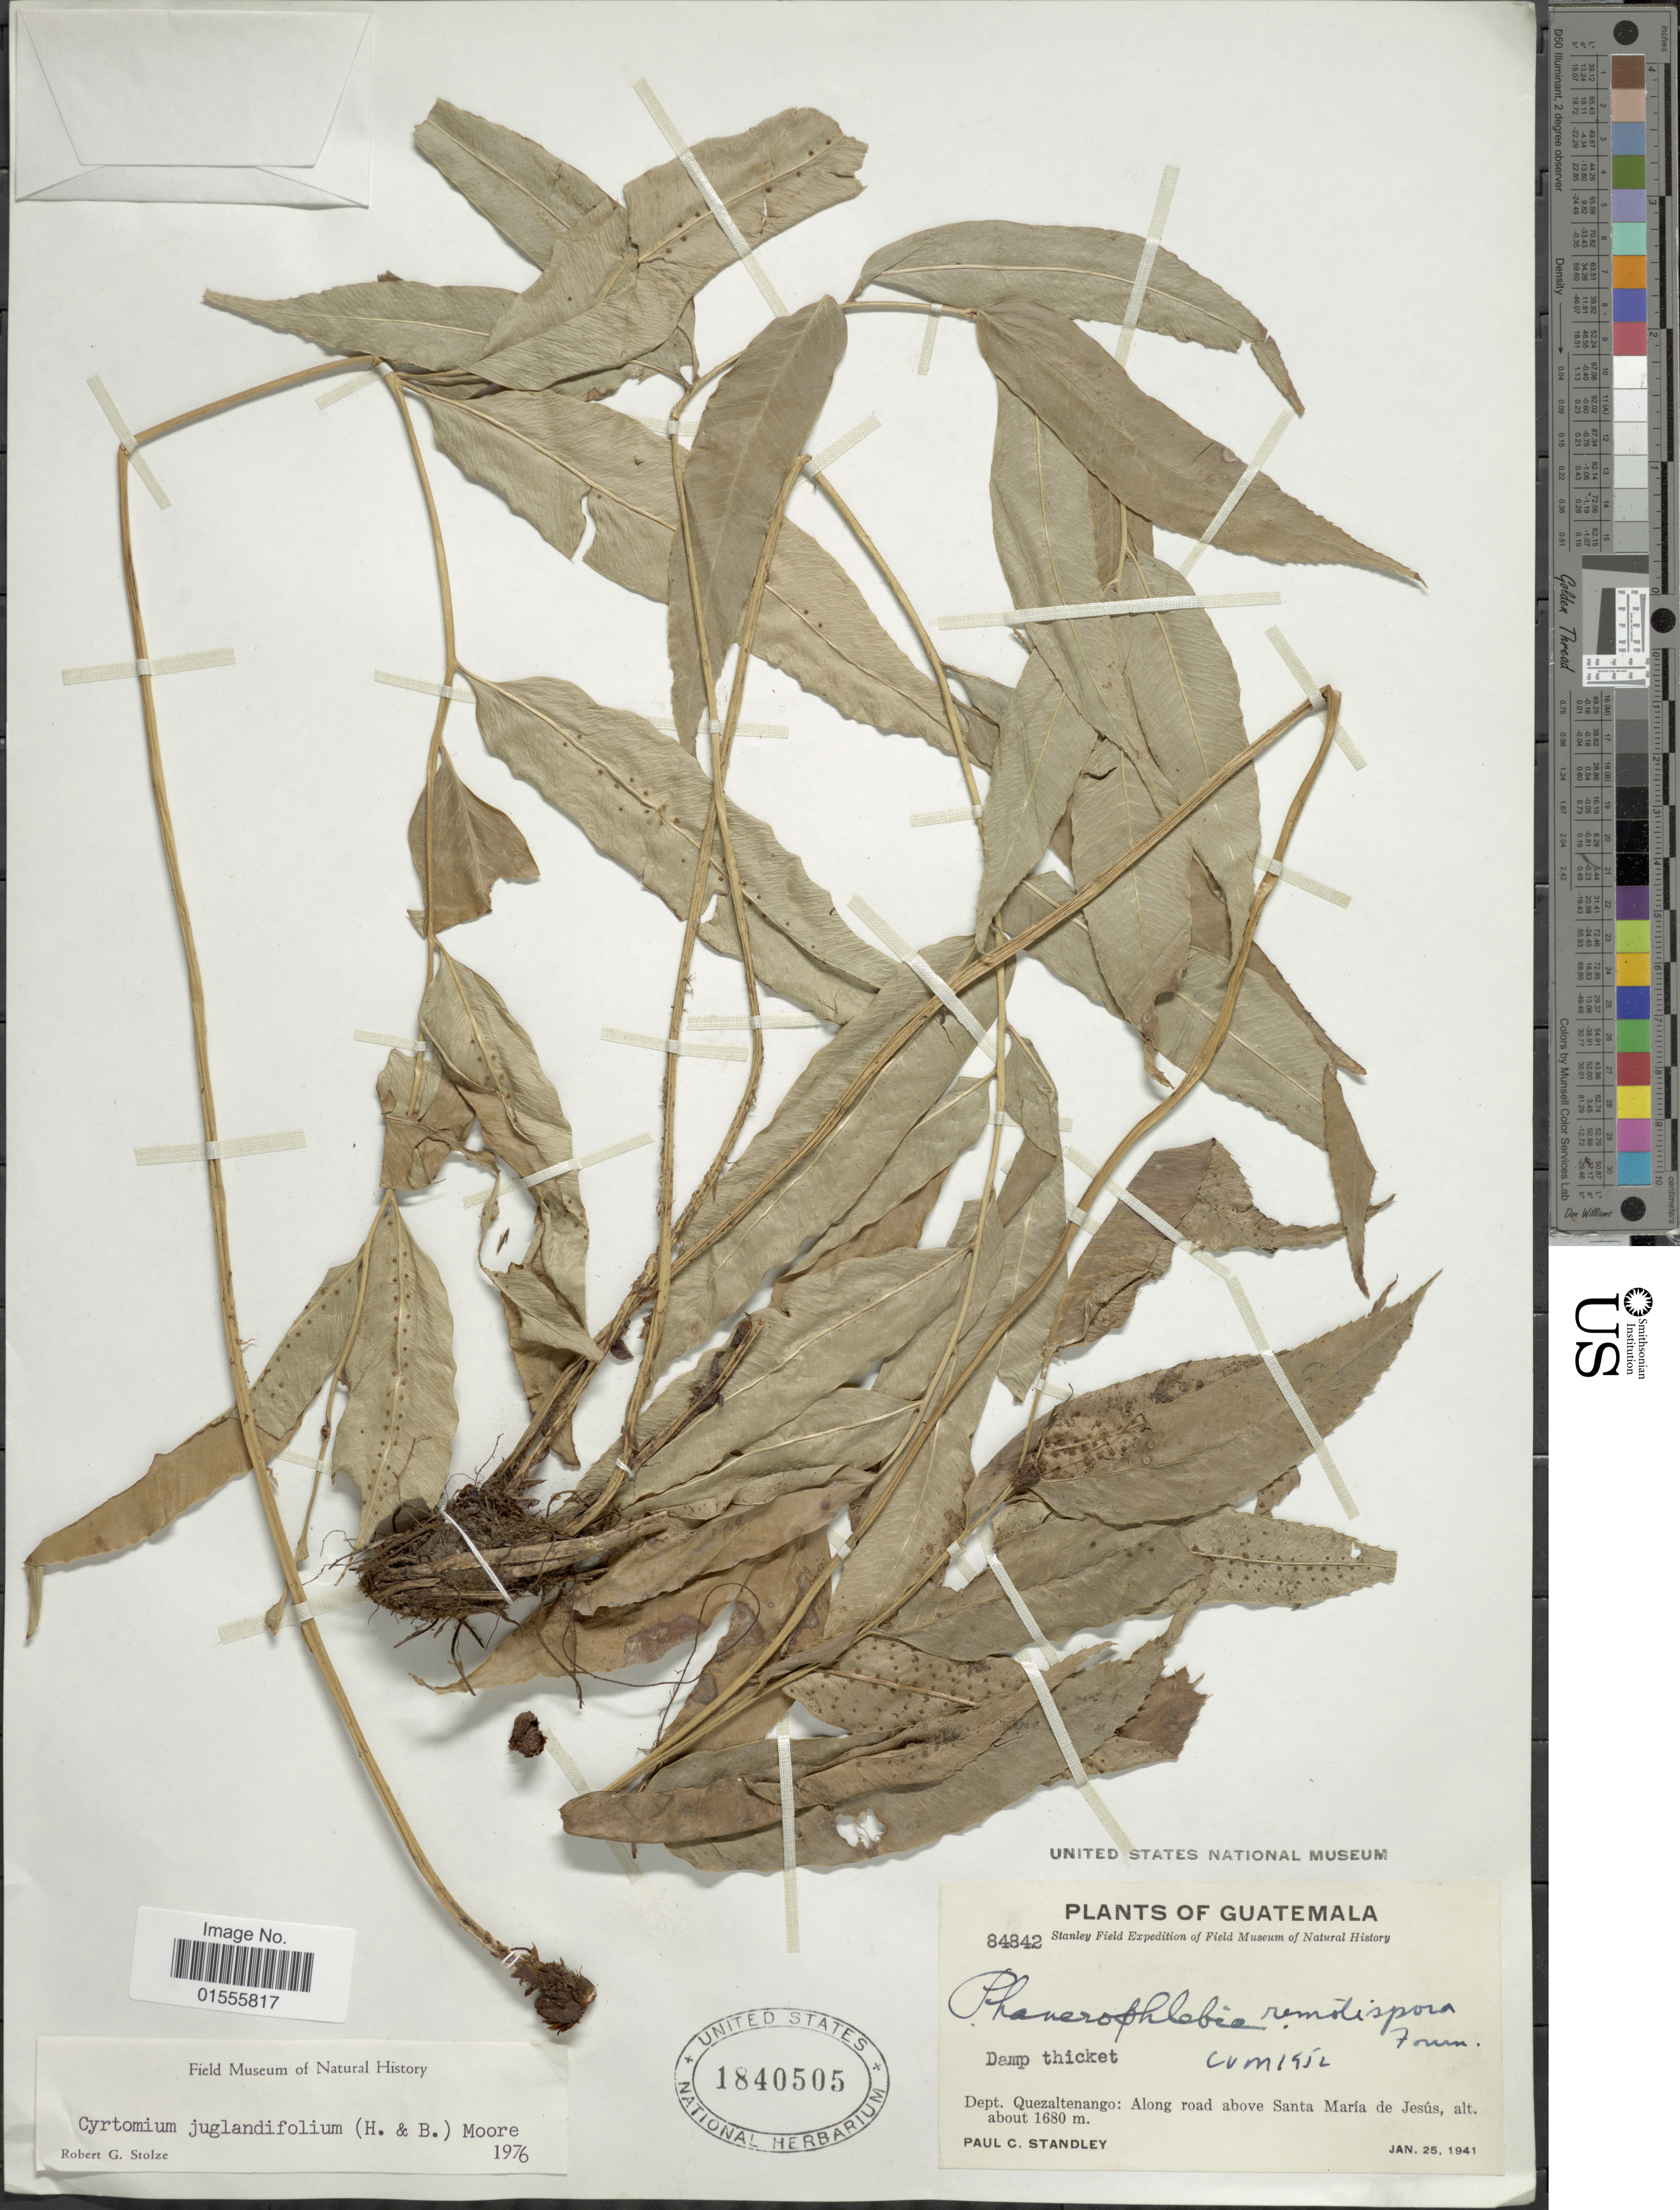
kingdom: Plantae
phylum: Tracheophyta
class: Polypodiopsida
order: Polypodiales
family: Dryopteridaceae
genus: Phanerophlebia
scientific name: Phanerophlebia juglandifolia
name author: (Willd.) J. Sm.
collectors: P. C. Standley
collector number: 84842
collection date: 1941-01-25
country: Guatemala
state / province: Quetzaltenango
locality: Dept. Quezaltenango: Along road above Santa María de Jesús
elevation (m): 1680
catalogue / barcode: US 1840505